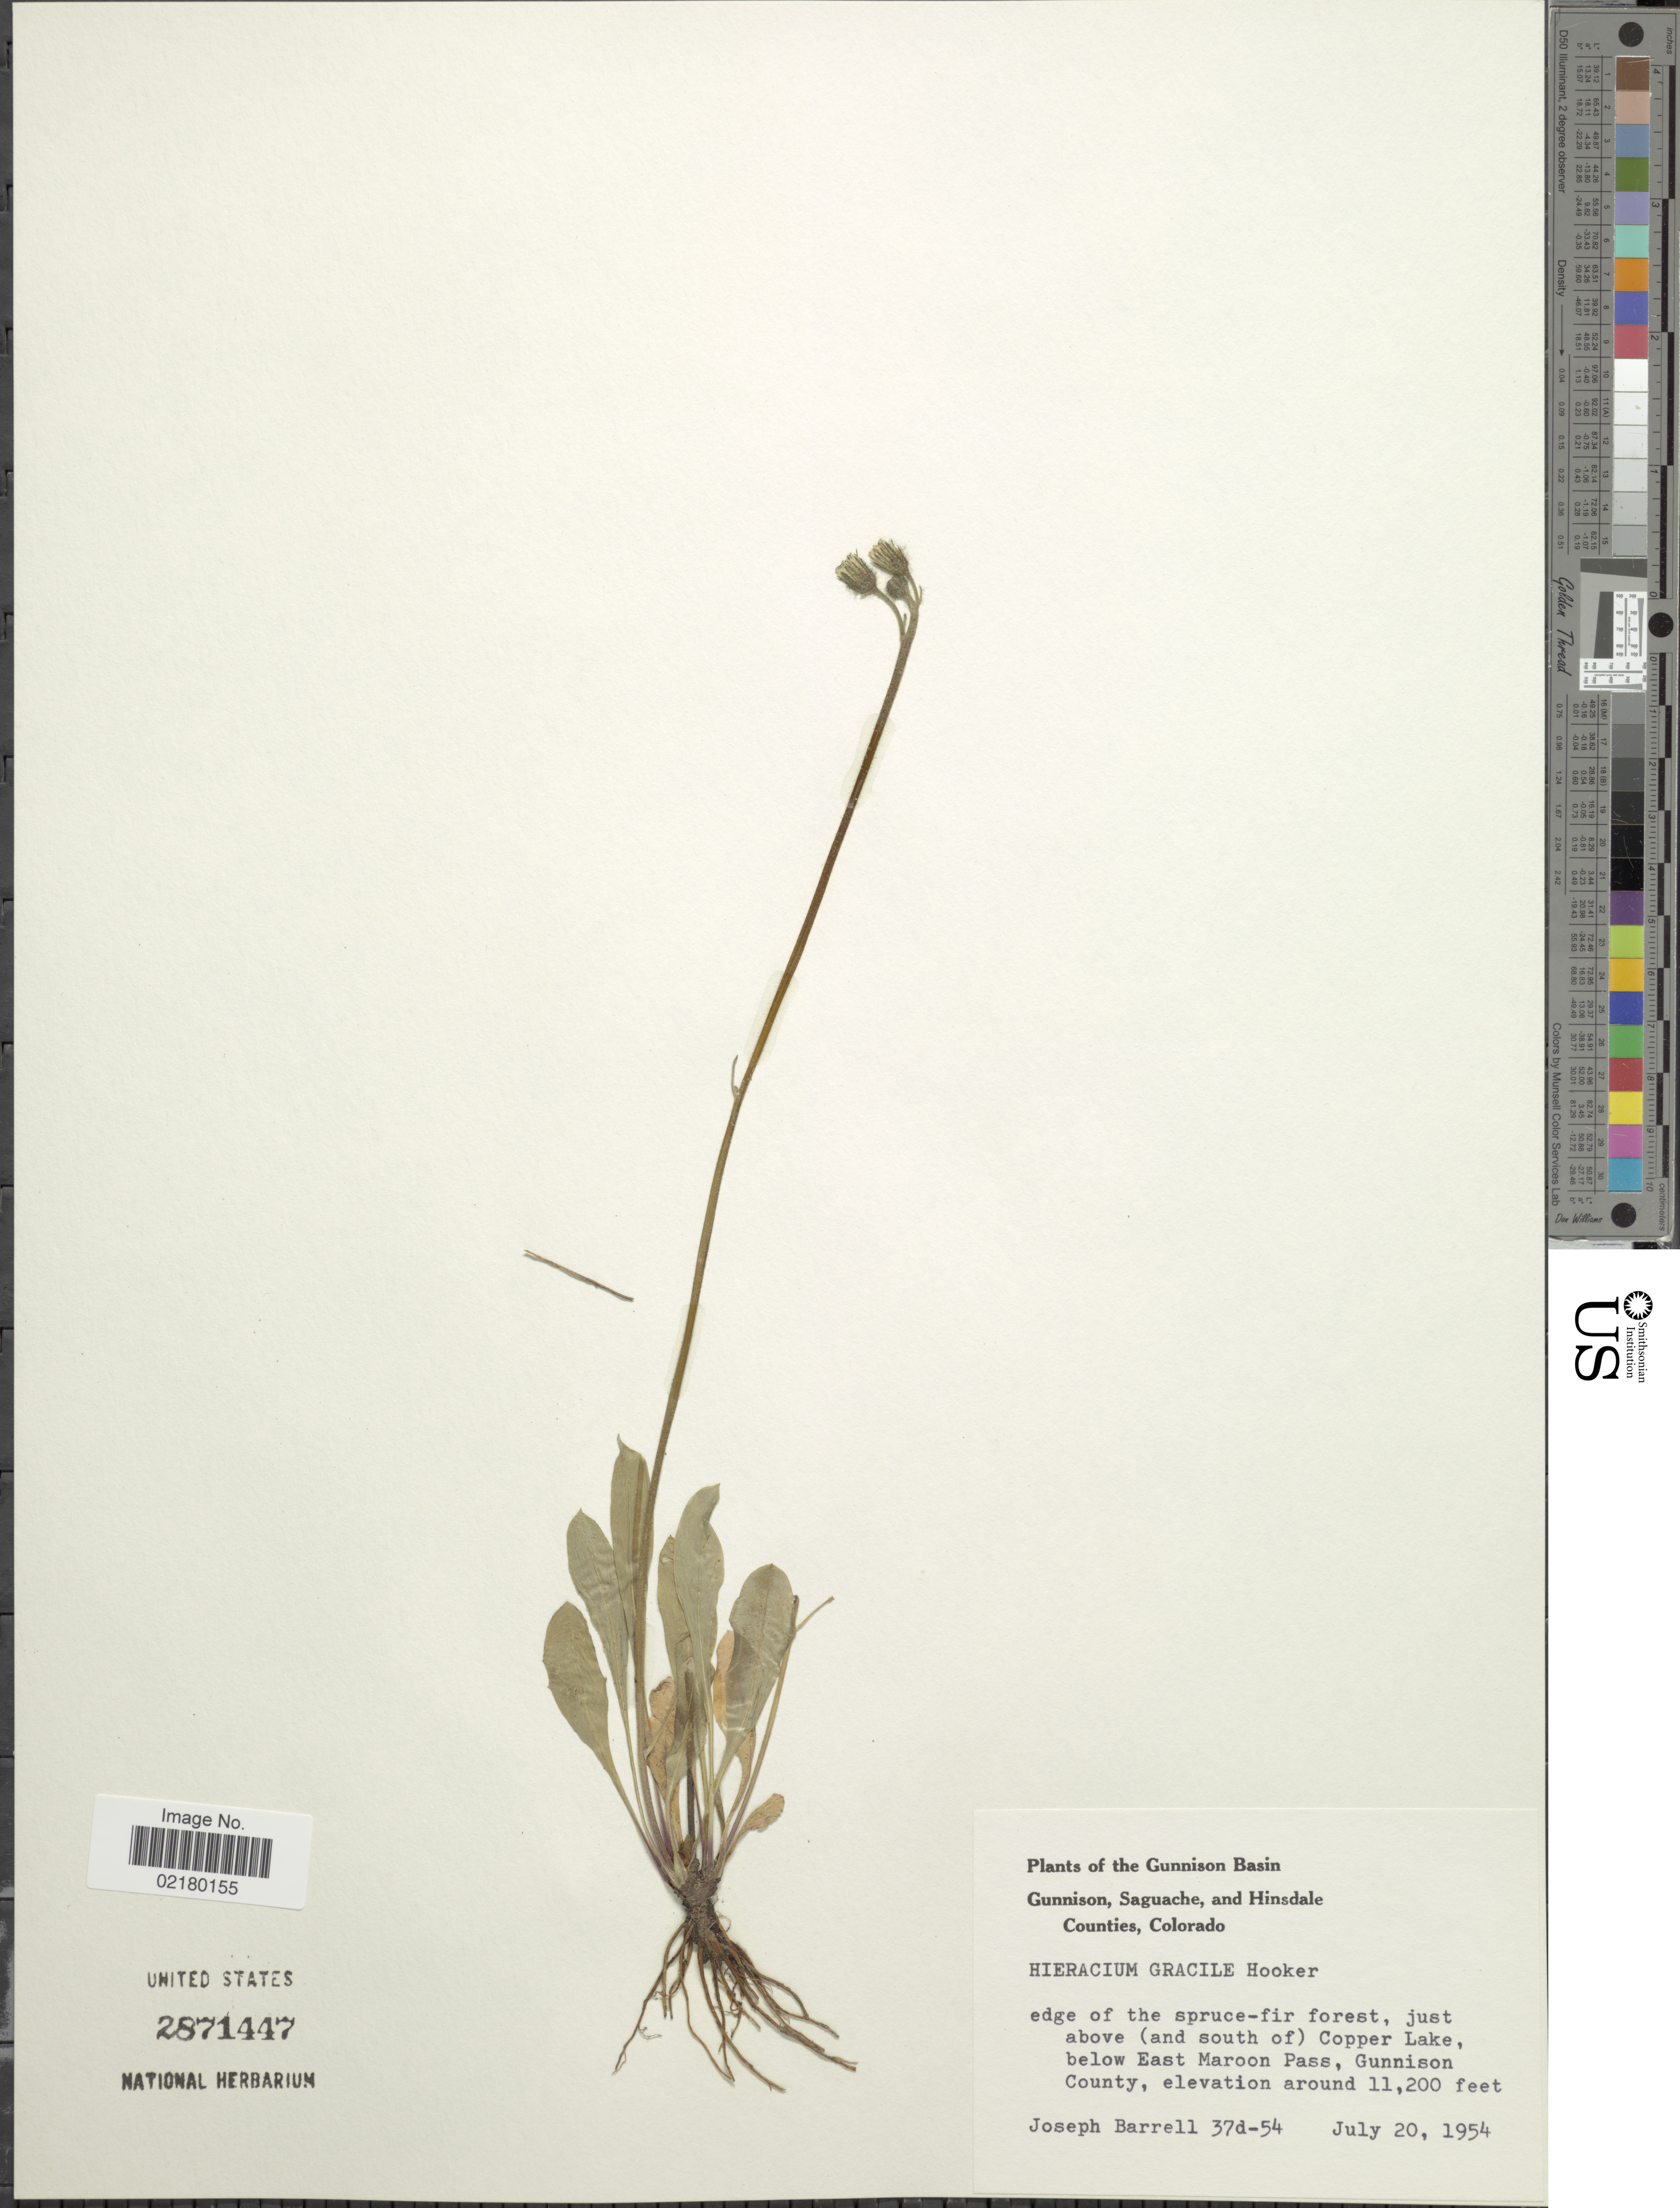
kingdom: Plantae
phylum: Tracheophyta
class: Magnoliopsida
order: Asterales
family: Asteraceae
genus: Hieracium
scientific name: Hieracium triste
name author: Willd. ex Spreng.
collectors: J. Barrell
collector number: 37d-54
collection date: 1954-07-20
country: United States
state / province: Colorado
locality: The Gunnison Basin Gunnison, Saguache, and Hinsdale Counties, edge of spruce-fir forest, just above (and south of) Copper Lake, below East Maroon Pass, Gunnison County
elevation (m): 3414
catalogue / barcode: US 2871447